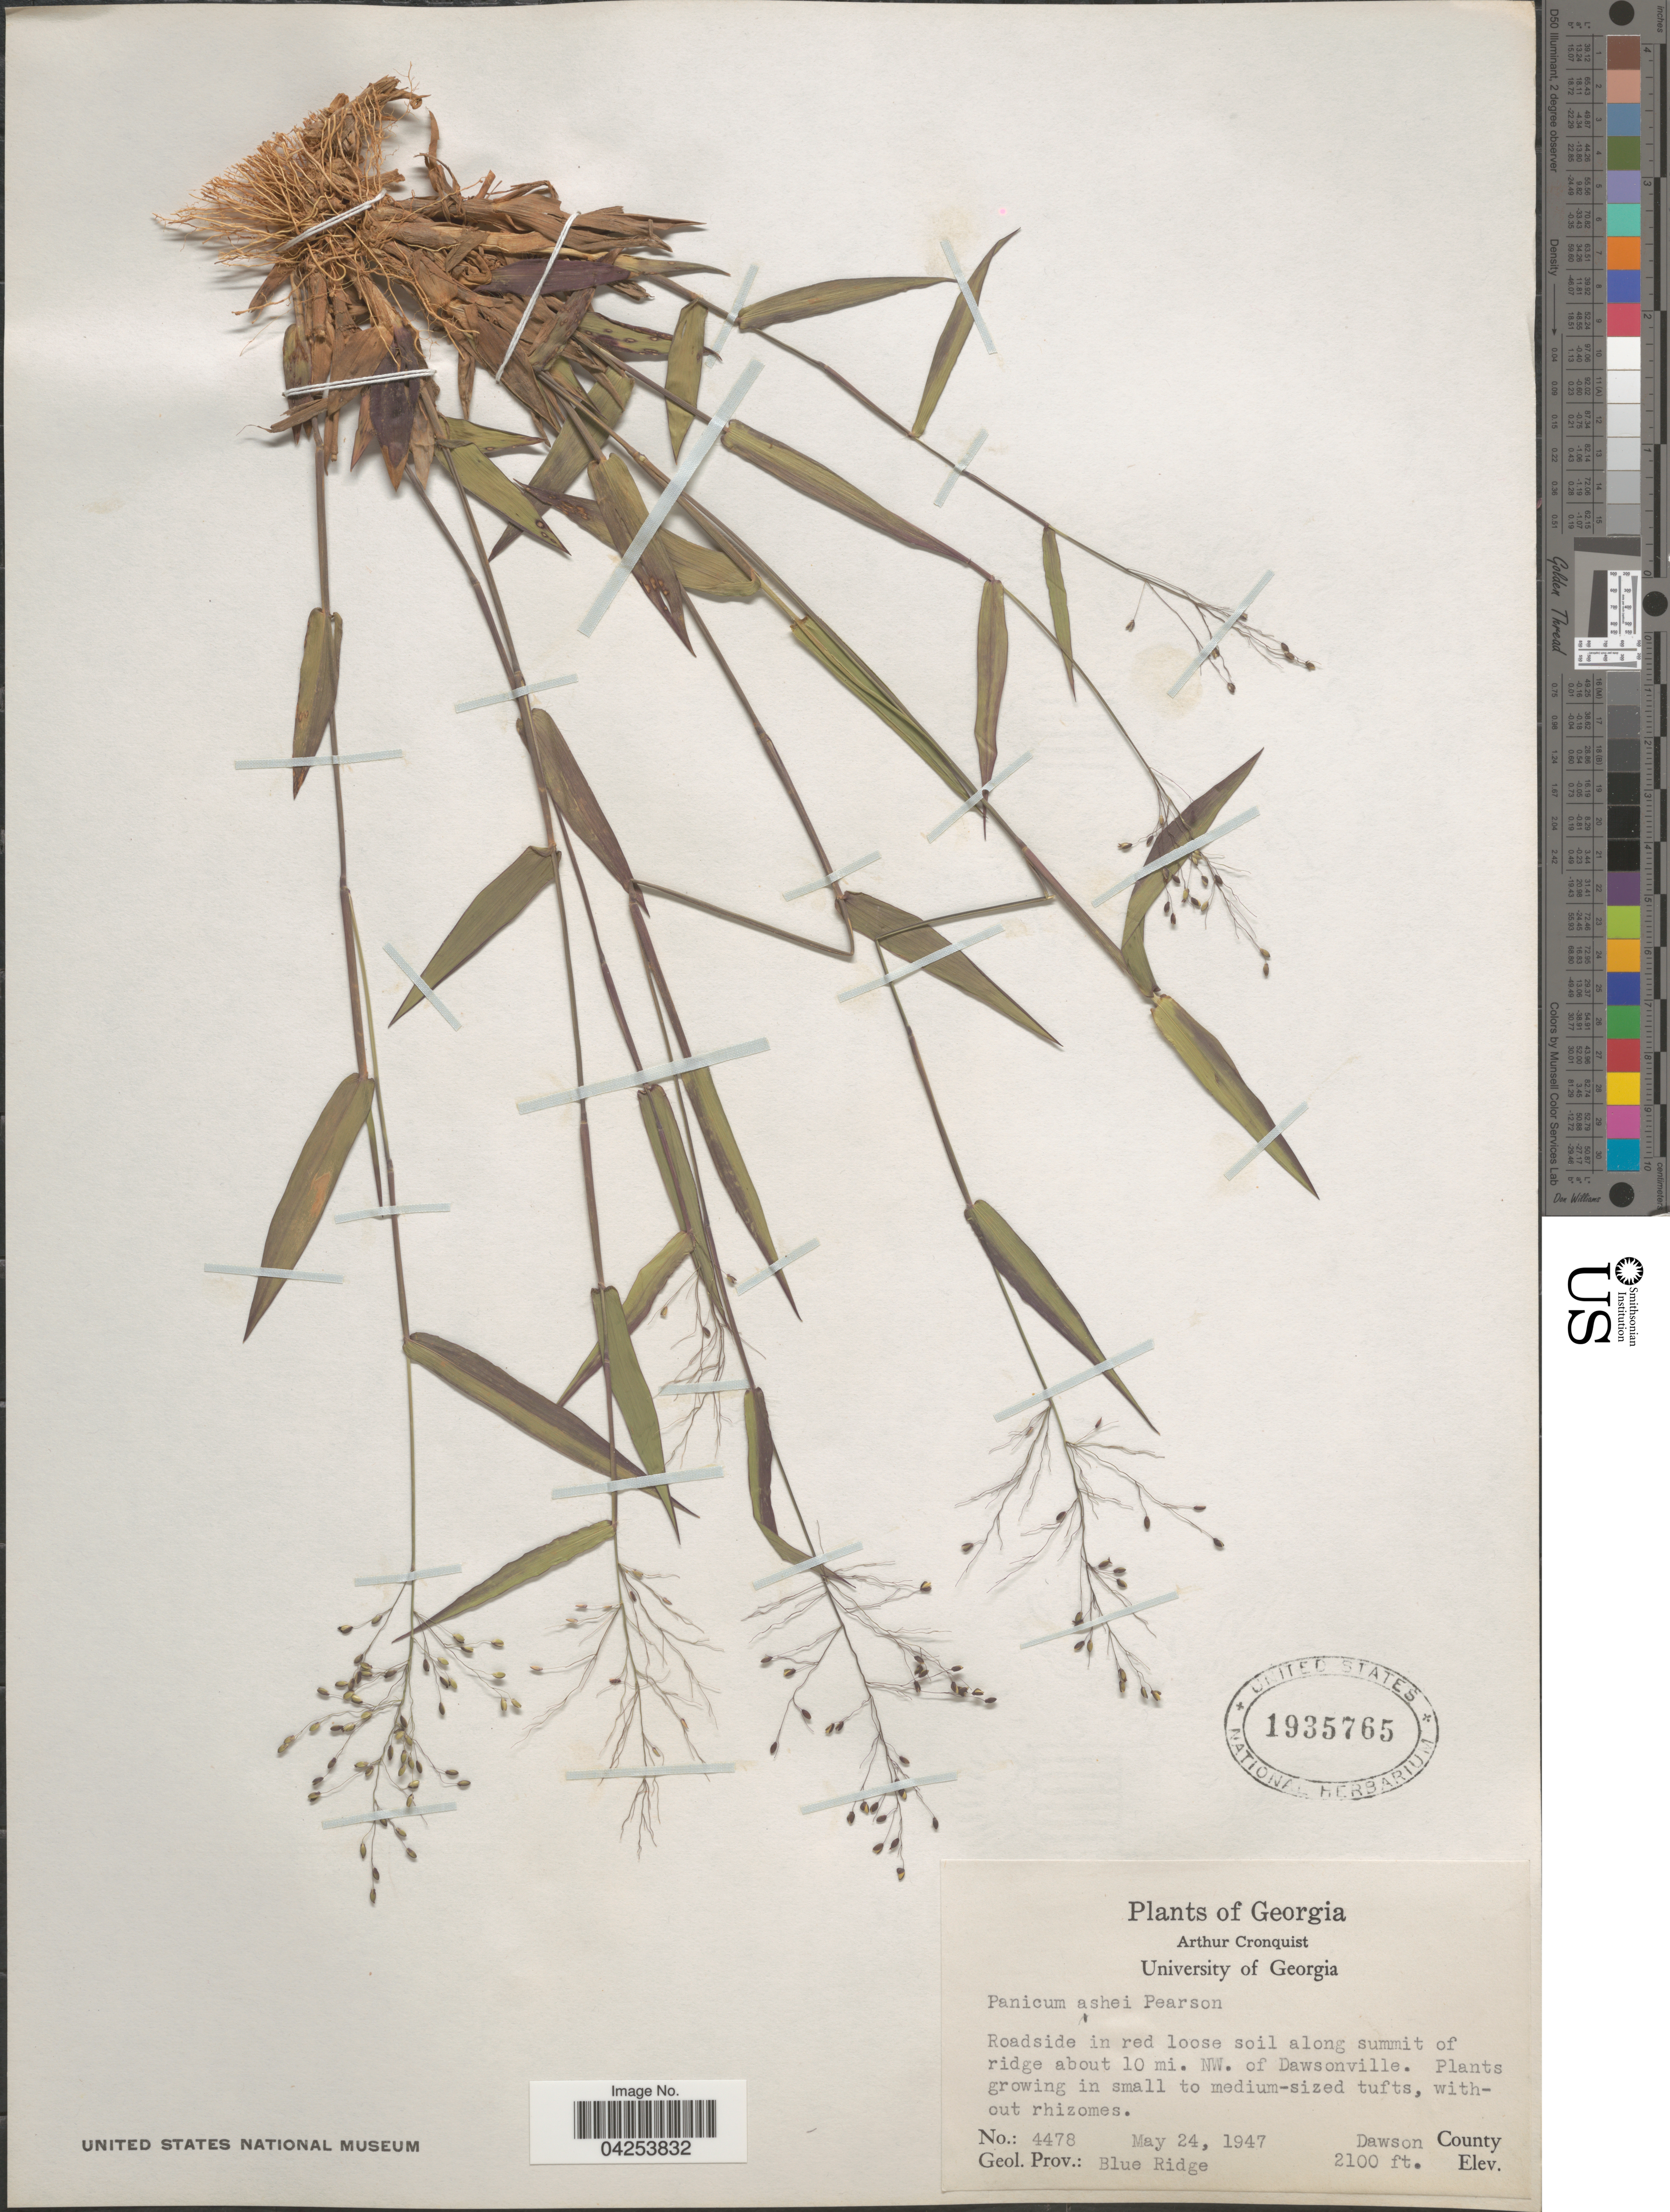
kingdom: Plantae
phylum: Tracheophyta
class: Liliopsida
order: Poales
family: Poaceae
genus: Dichanthelium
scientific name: Dichanthelium commutatum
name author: (Schult.) Gould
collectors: A. J. Cronquist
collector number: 4478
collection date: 1947-05-24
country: United States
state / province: Georgia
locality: Roadside in red loose soil along summit of ridge about 10 mi. NW. of Dawsonville. Dawson County. Geol. Prov.: Blue Ridge.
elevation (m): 640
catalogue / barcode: US 1935765